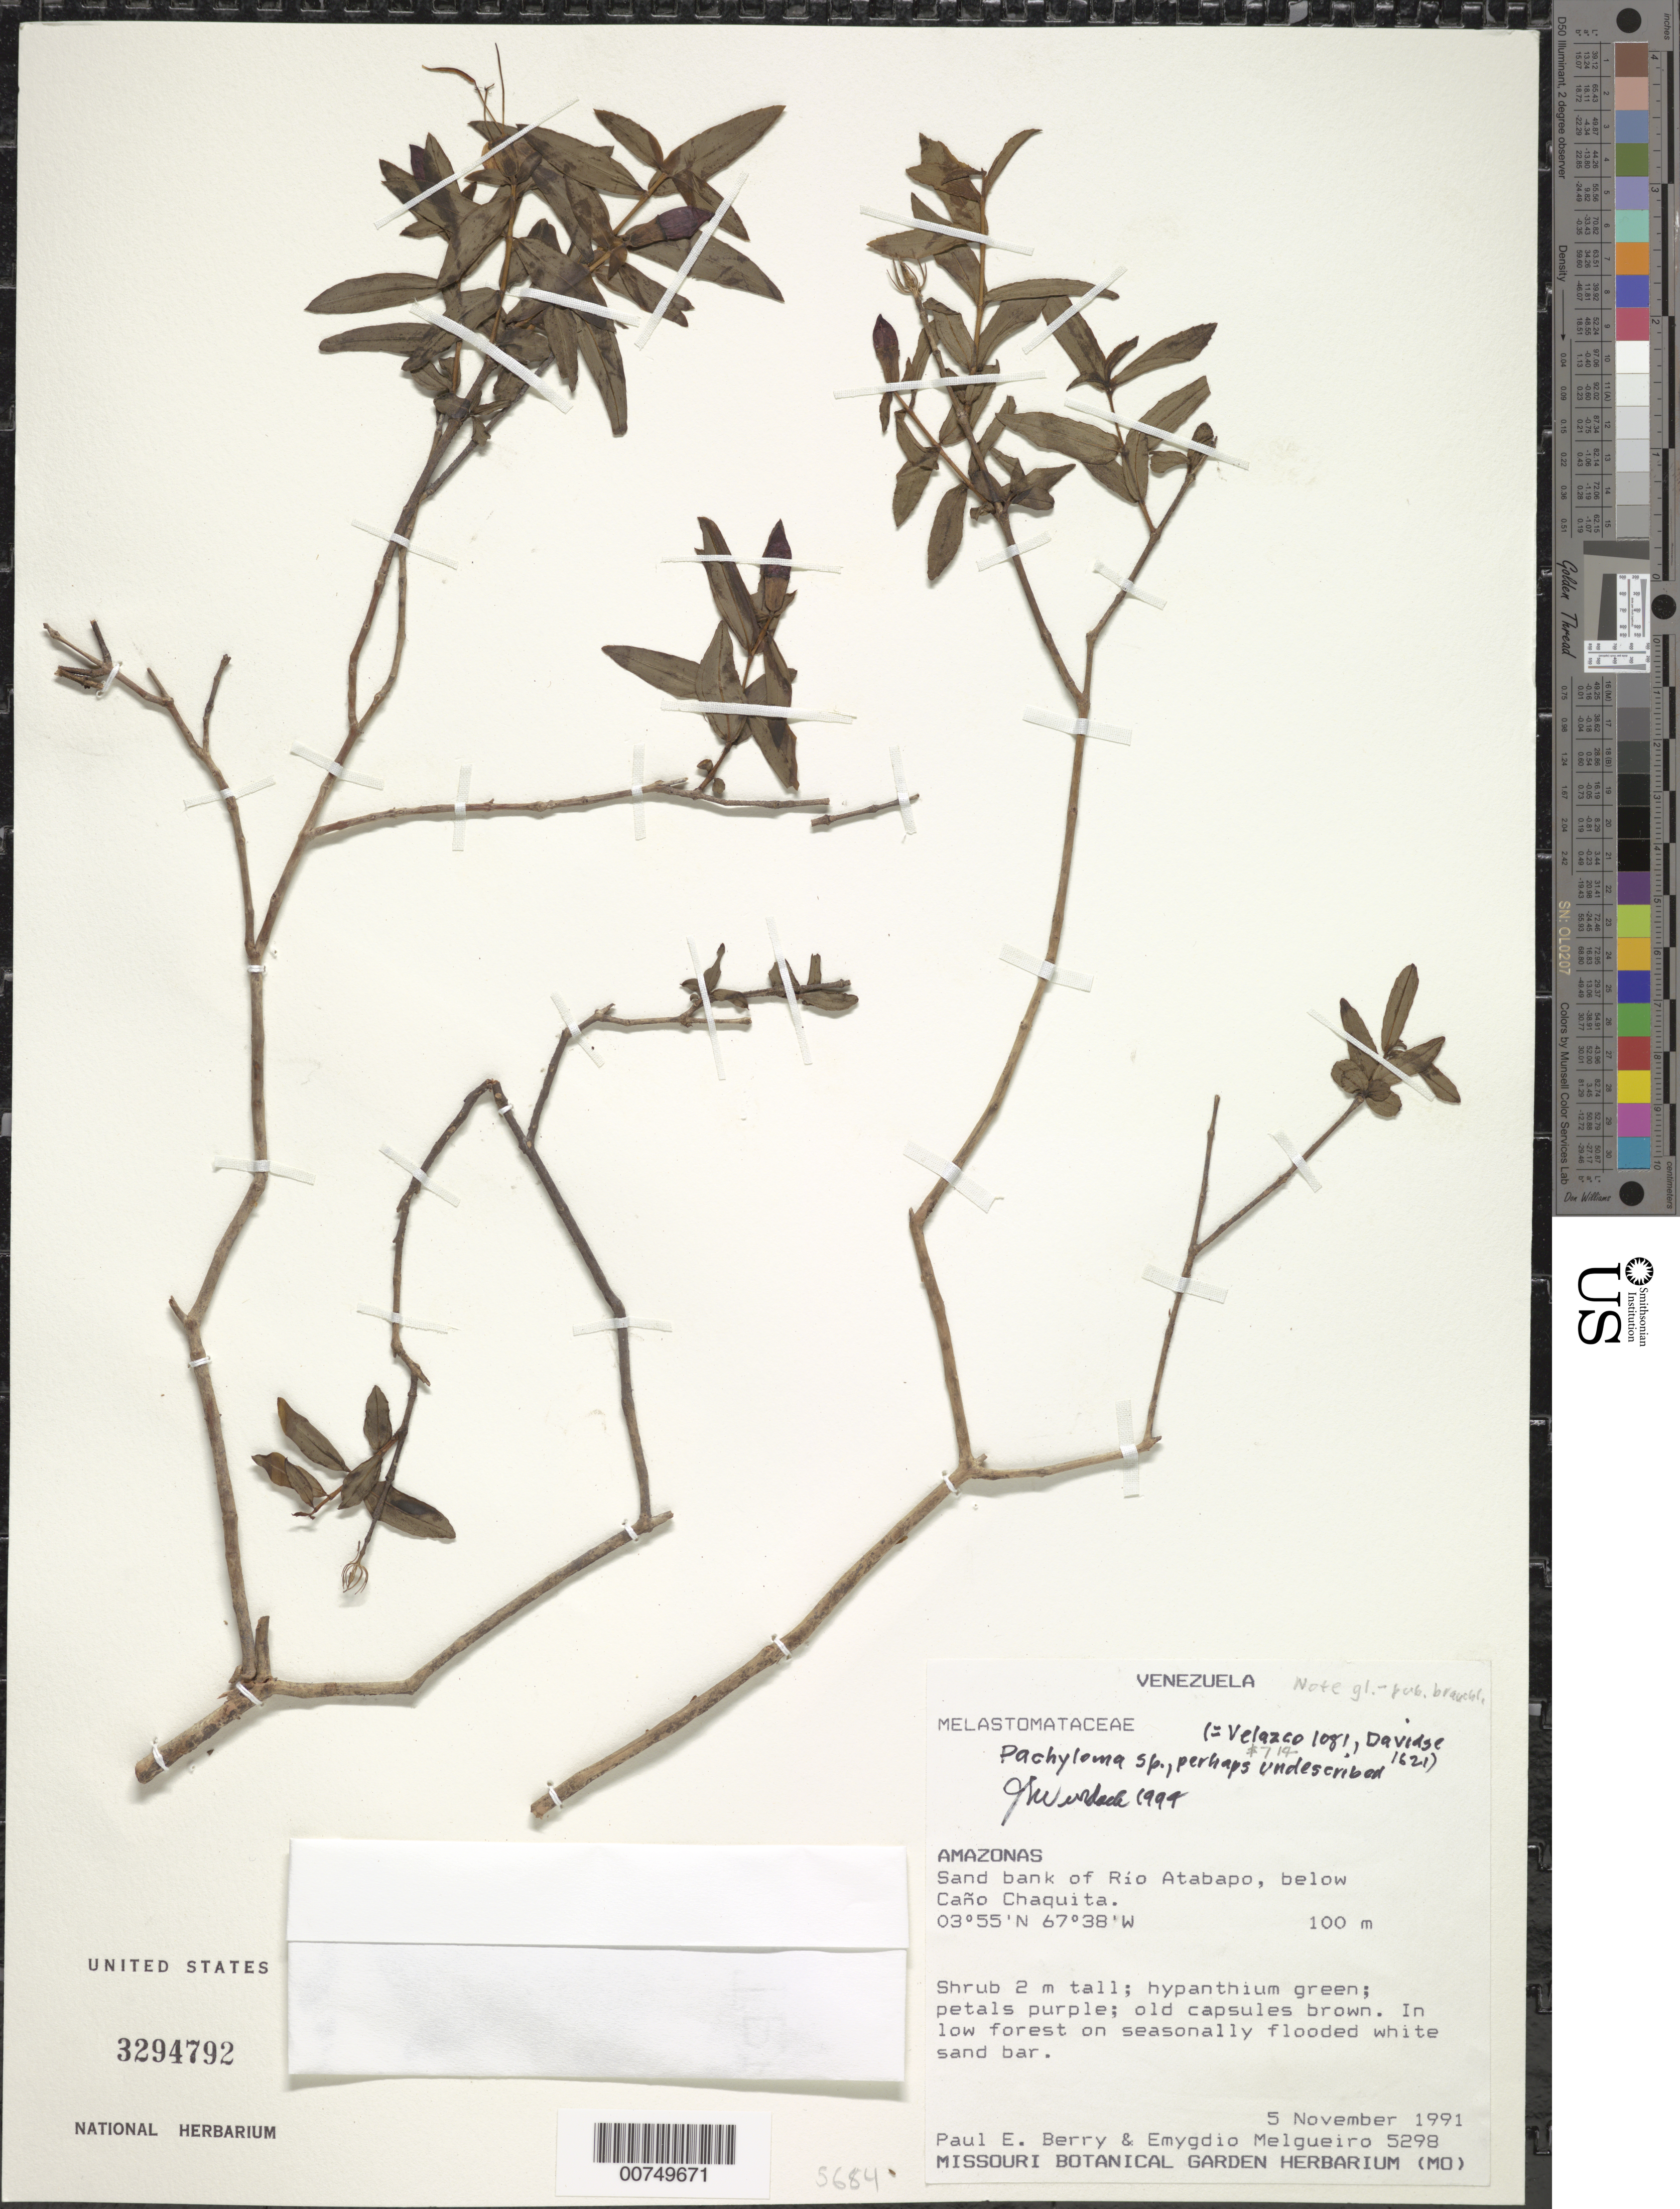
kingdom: Plantae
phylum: Tracheophyta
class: Magnoliopsida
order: Myrtales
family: Melastomataceae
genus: Pachyloma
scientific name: Pachyloma sp.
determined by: Wurdack, John J., (US), US (UNITED STATES)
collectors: P. E. Berry & E. Melgueiro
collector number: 5298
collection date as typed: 5-Nov-91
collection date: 1991-11-05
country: Venezuela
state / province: Amazonas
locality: Río Atabapo, below Caño Chaquita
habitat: Low forest on seasonally flooded white sand bar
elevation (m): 100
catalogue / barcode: US 3294792